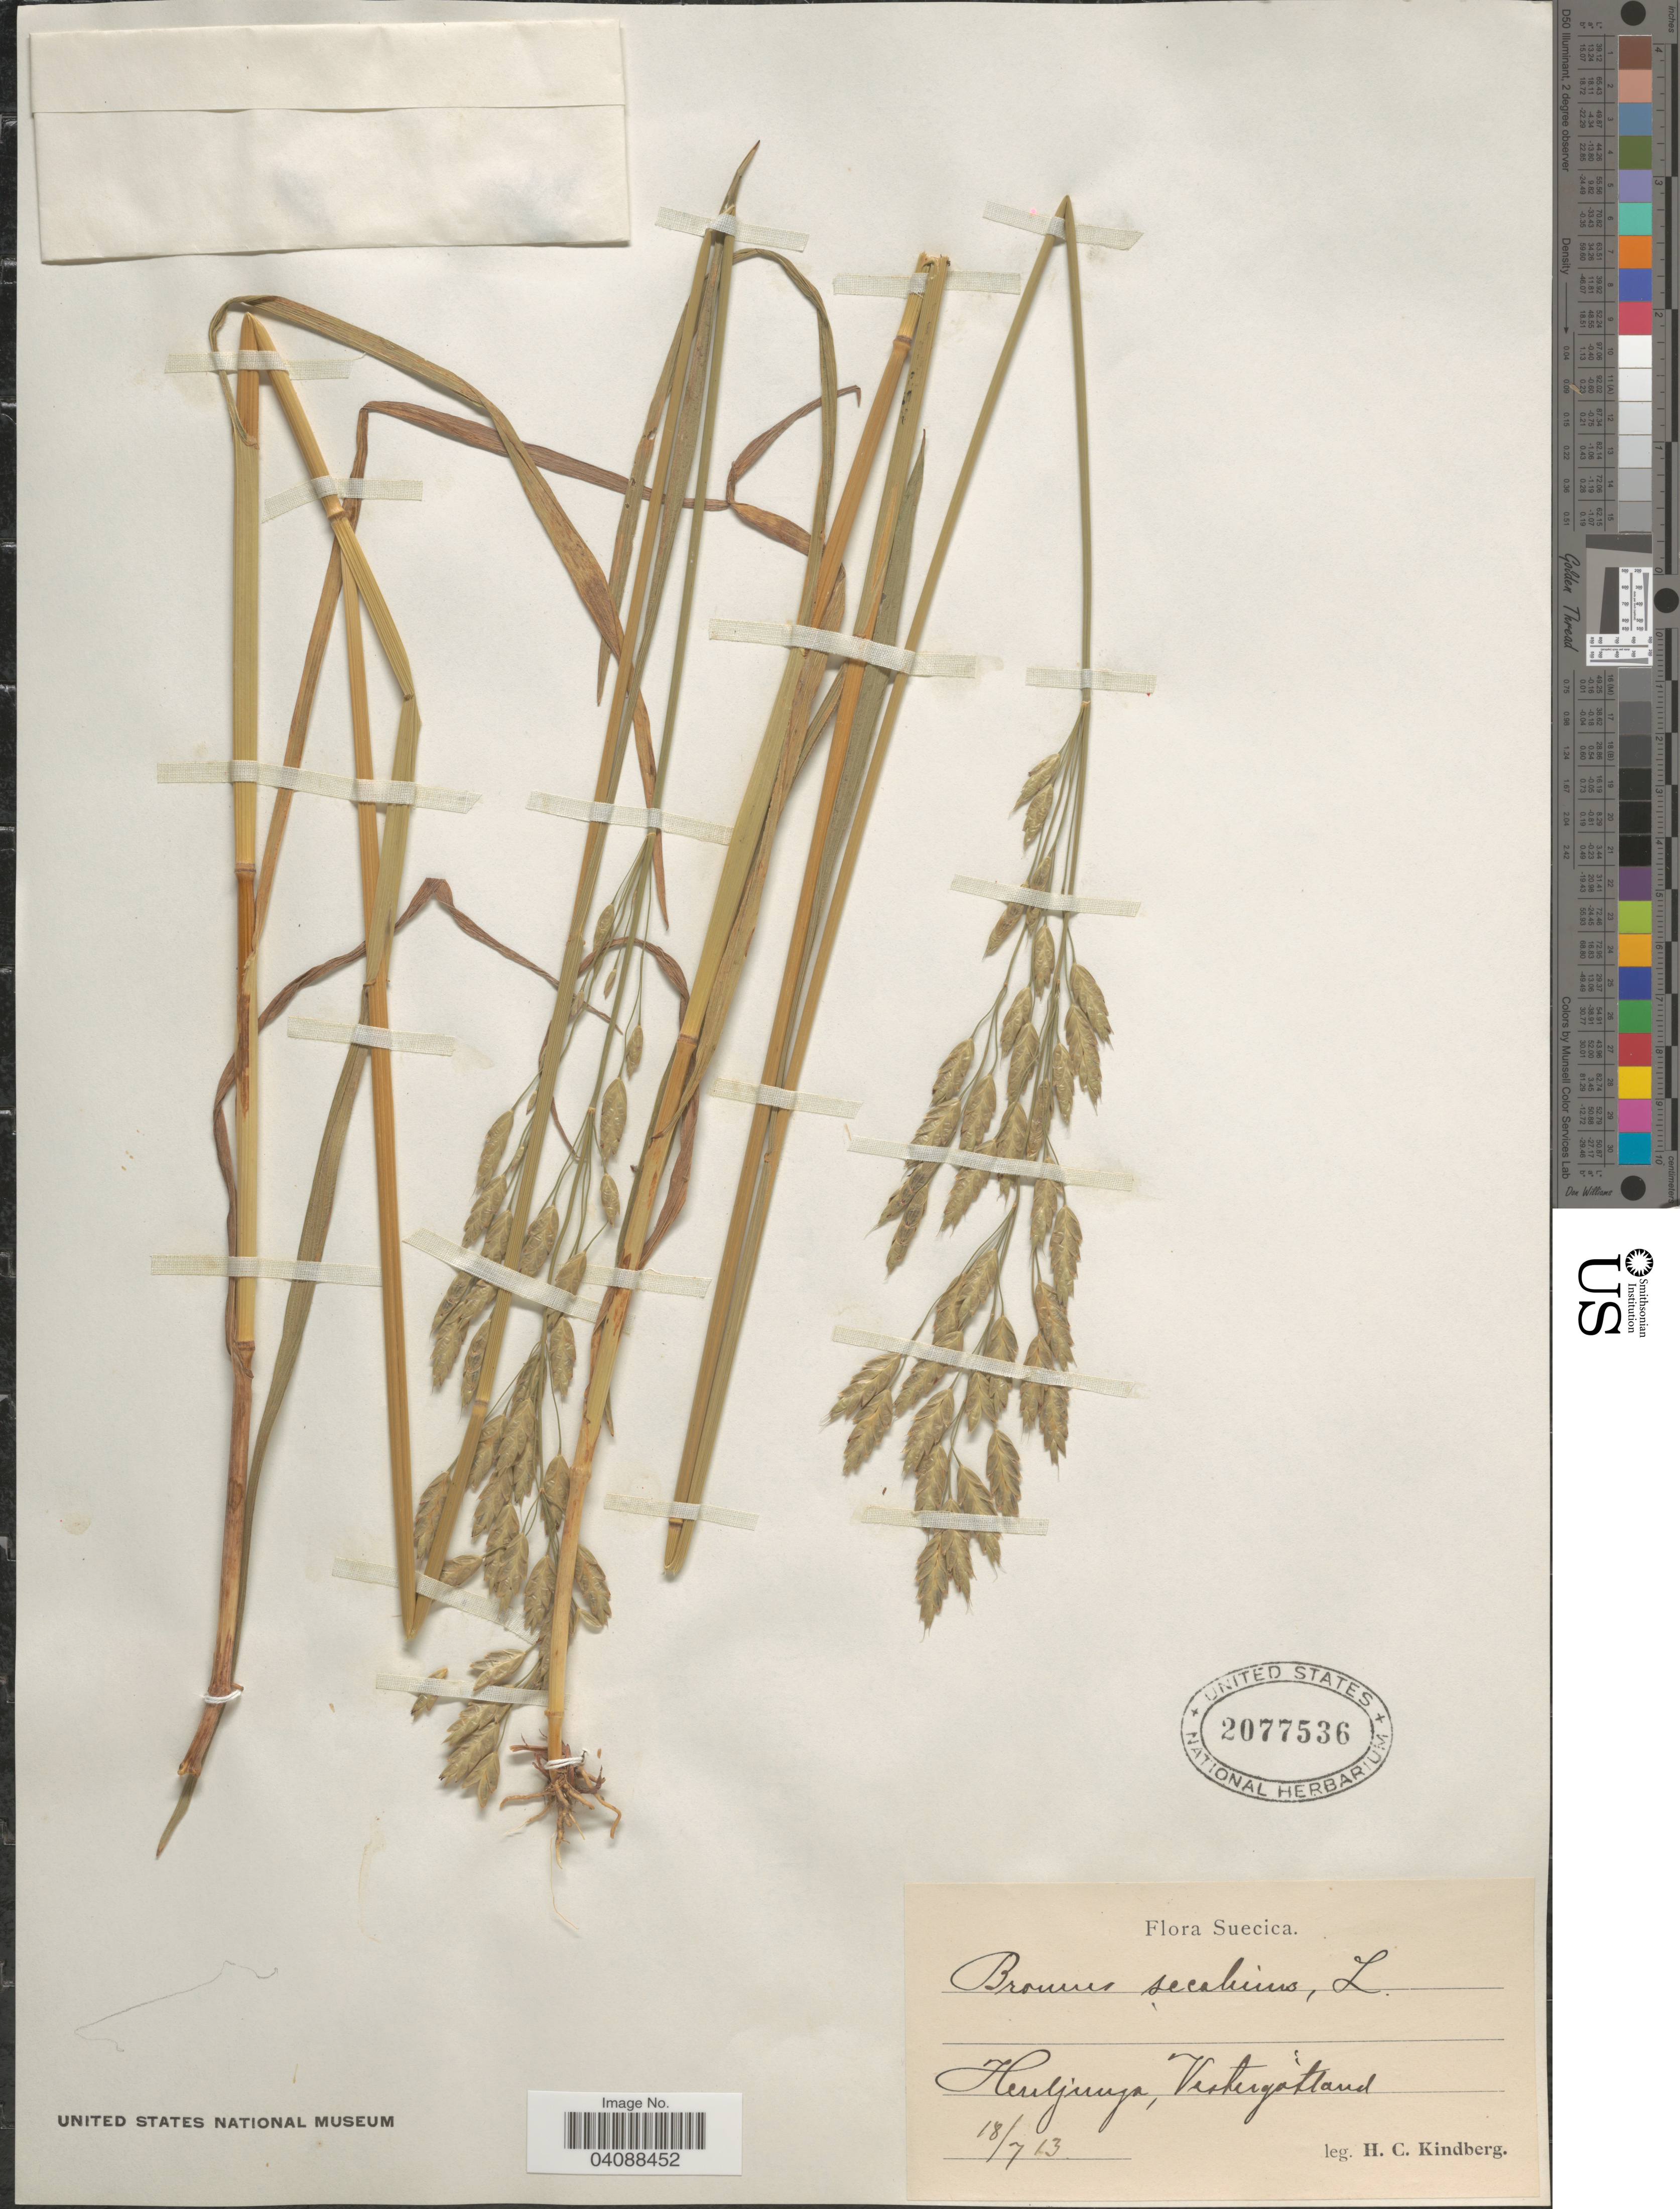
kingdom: Plantae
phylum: Tracheophyta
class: Liliopsida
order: Poales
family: Poaceae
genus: Bromus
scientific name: Bromus secalinus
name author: L.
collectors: H. Kindberg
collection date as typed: Transcribed d/m/y: 18/7/13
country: Sweden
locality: Suecica. Heuljuuga, Vastergötland.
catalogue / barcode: US 2077536